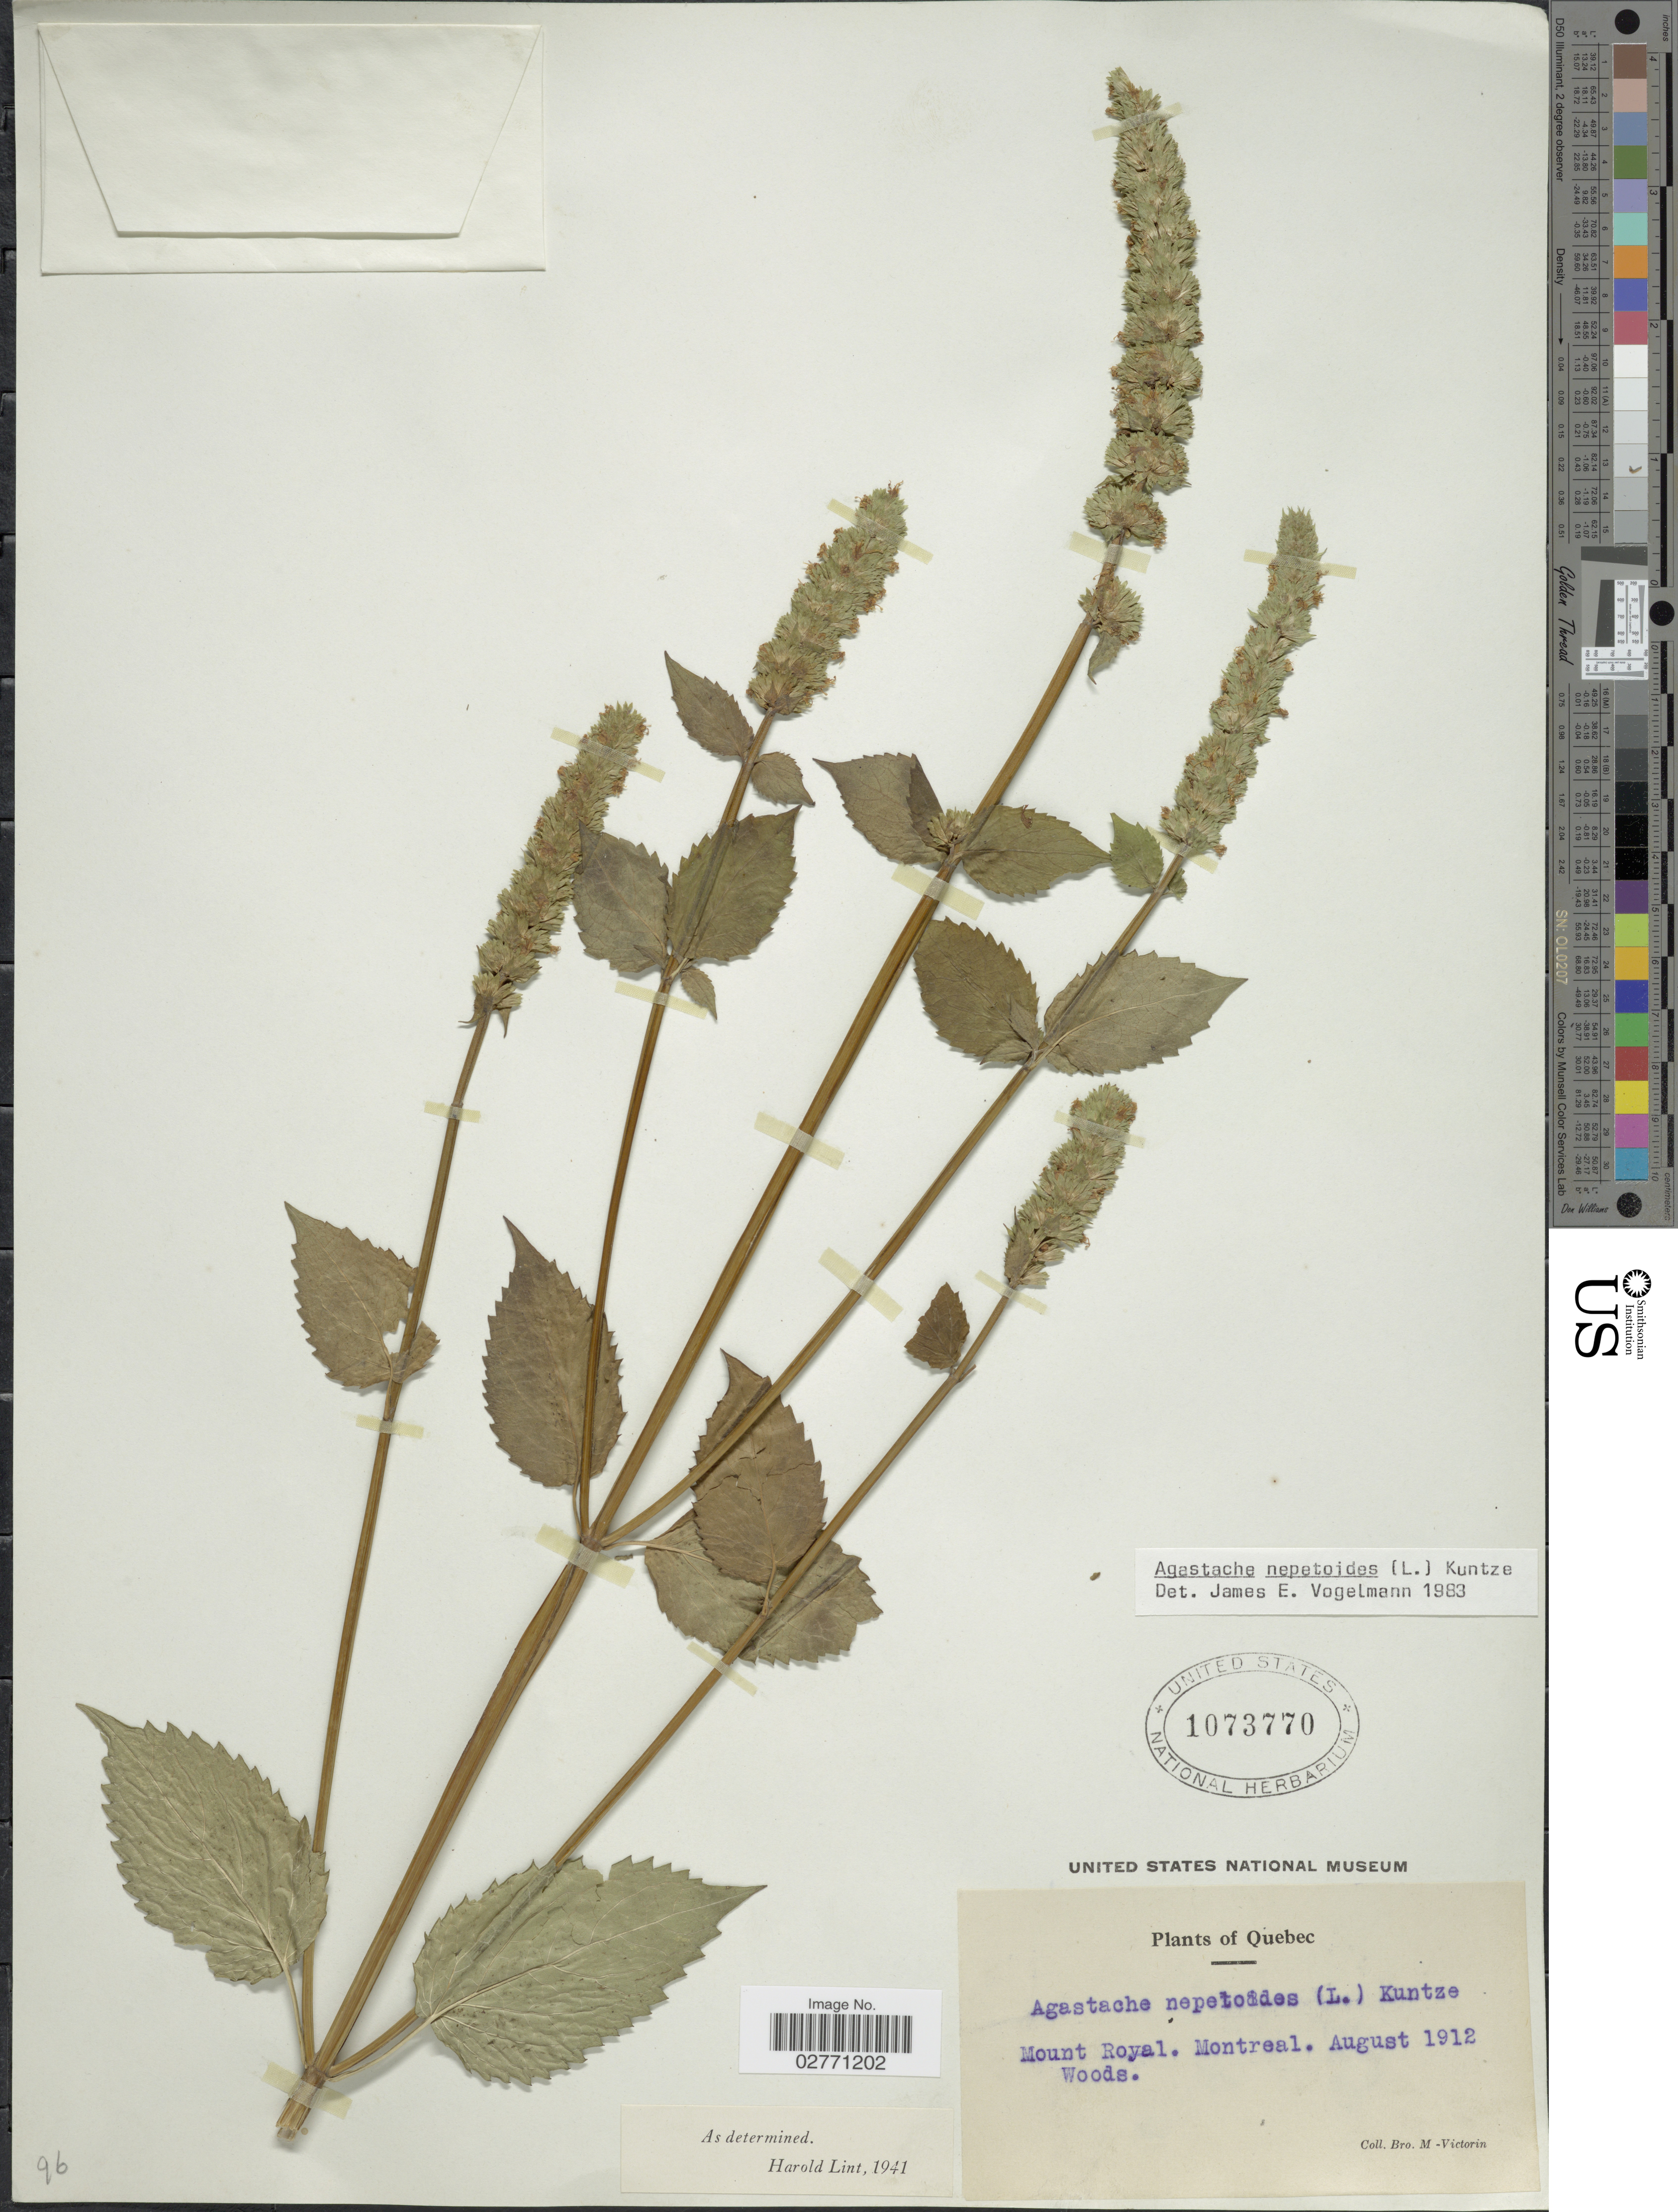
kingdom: Plantae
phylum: Tracheophyta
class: Magnoliopsida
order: Lamiales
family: Lamiaceae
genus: Agastache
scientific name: Agastache nepetoides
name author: (L.) Kuntze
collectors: Fr. Marie-Victorin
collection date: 1912-08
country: Canada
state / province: Quebec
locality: Mount Royal. Montreal.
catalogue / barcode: US 1073770